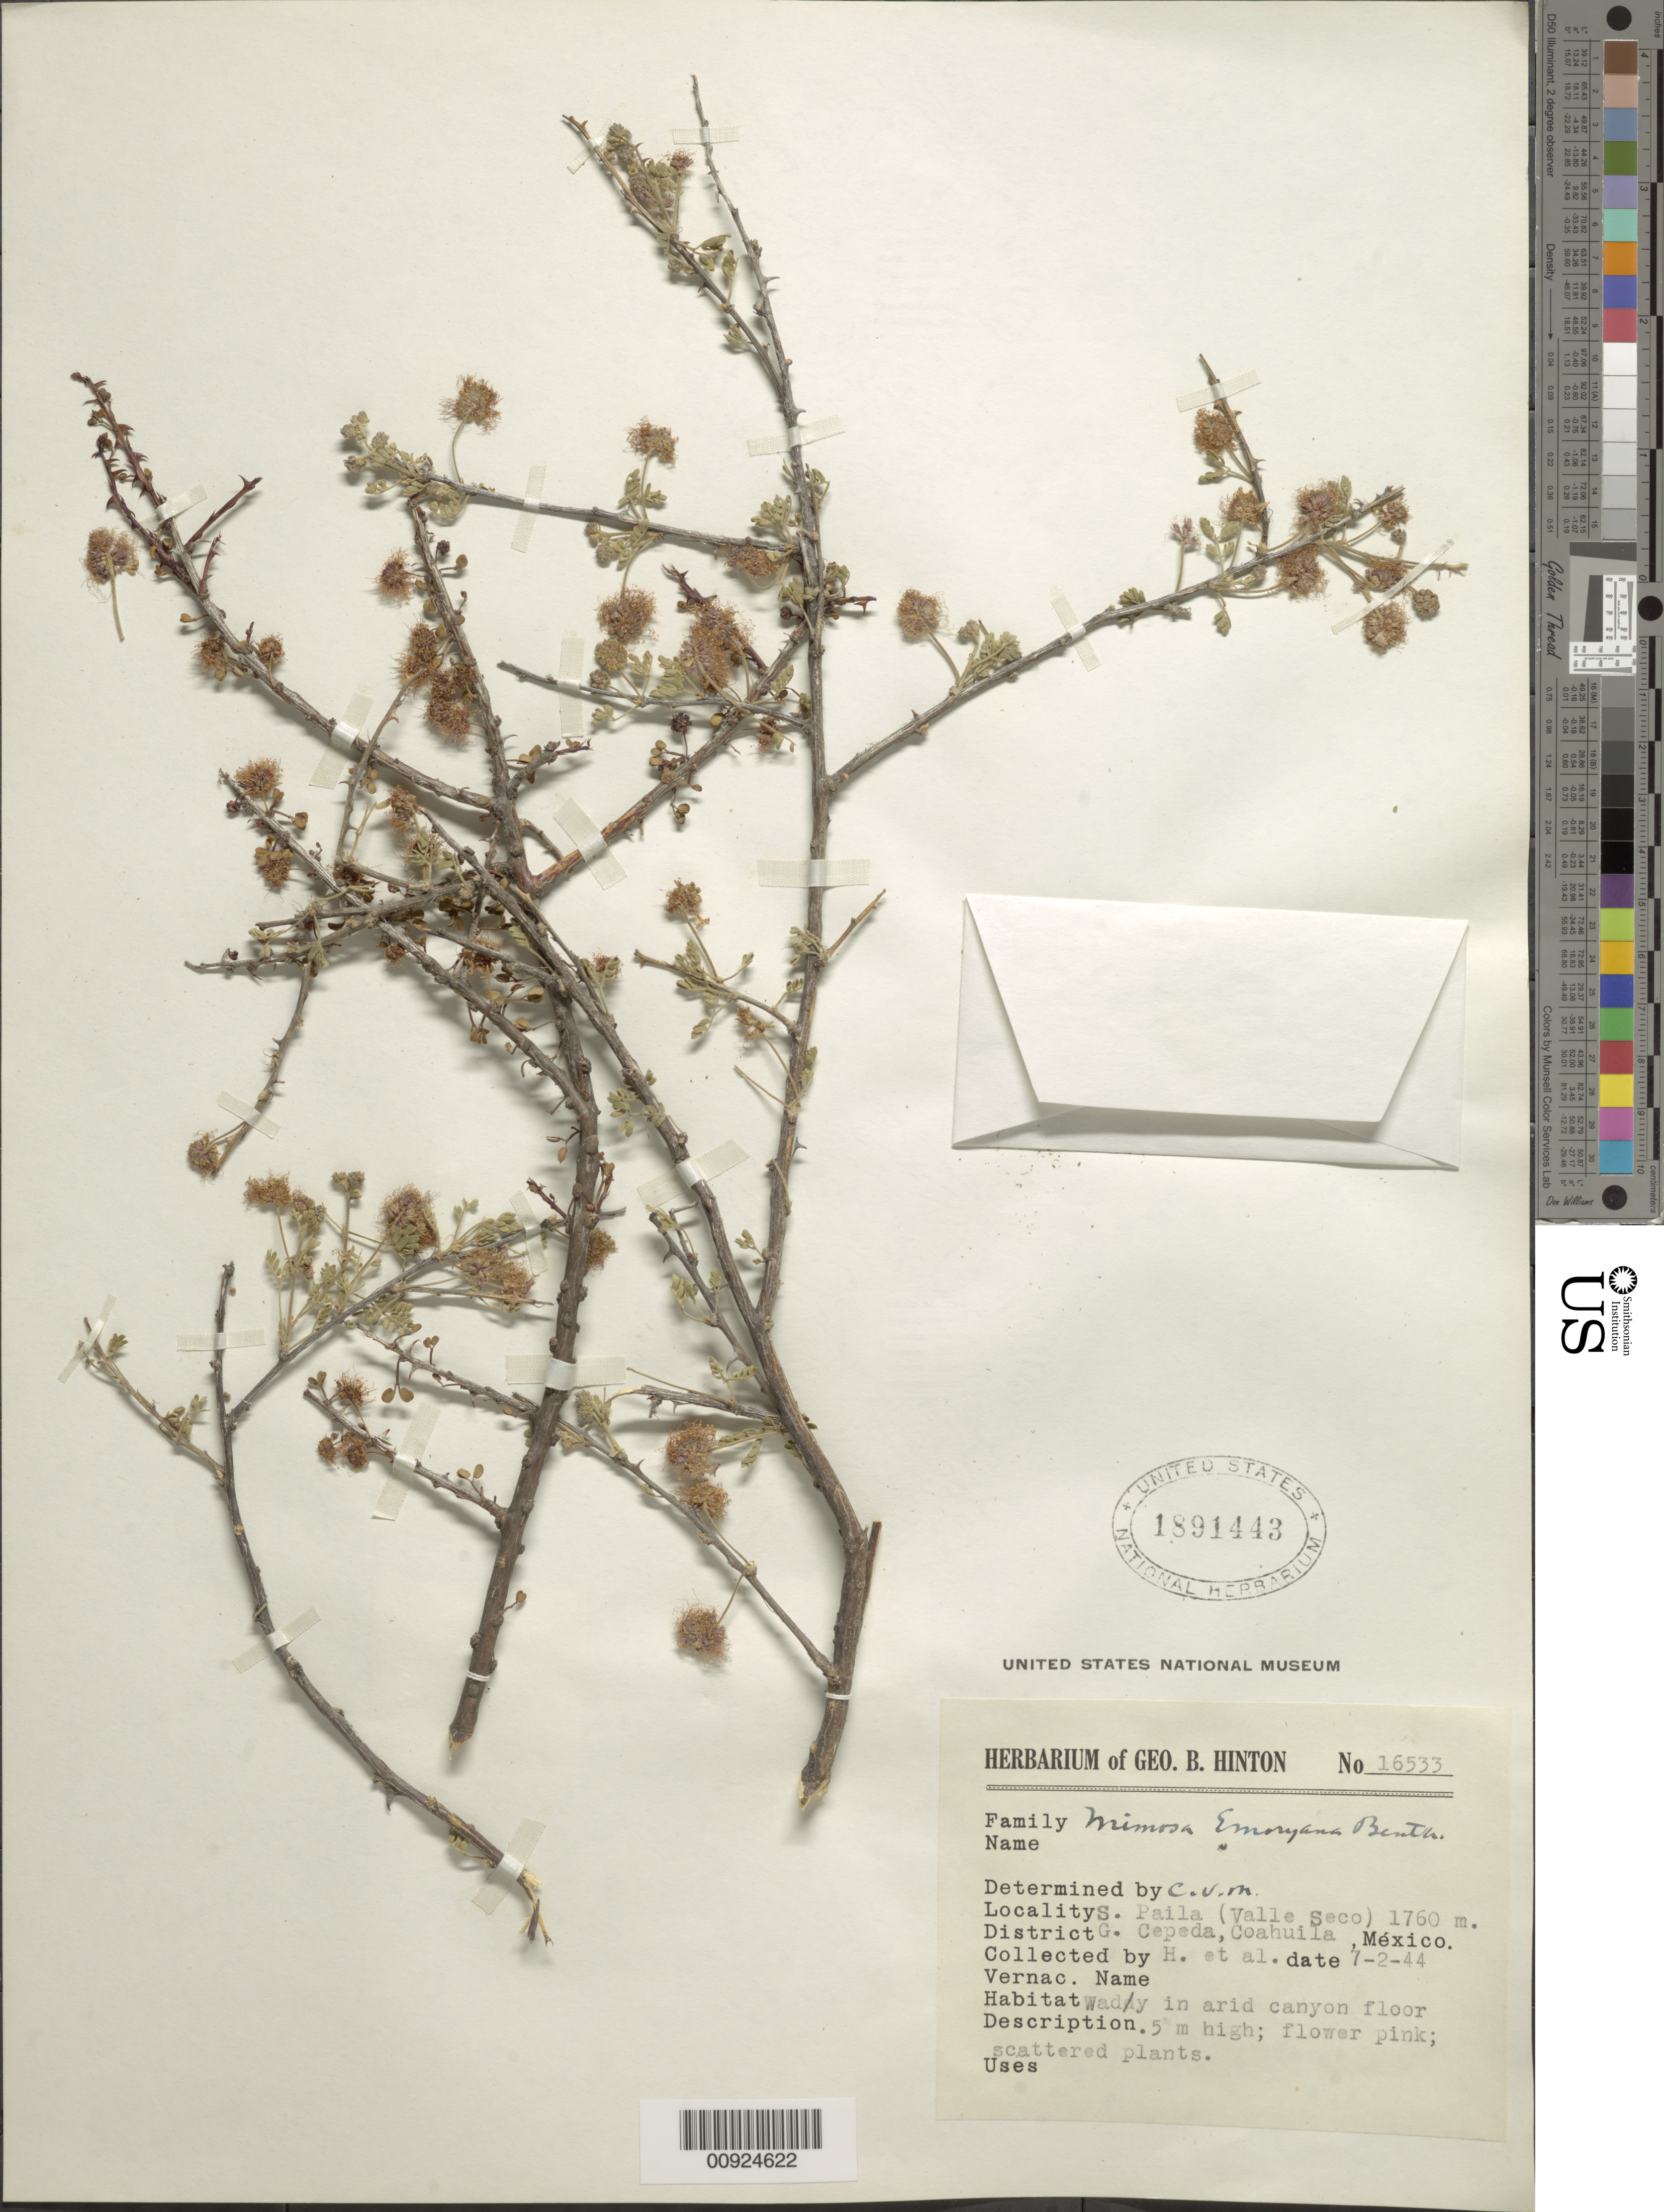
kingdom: Plantae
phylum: Tracheophyta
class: Magnoliopsida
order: Fabales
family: Fabaceae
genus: Mimosa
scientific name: Mimosa emoryana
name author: Benth.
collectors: G. B. Hinton & et al.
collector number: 16533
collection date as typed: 02 Jul 1944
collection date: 1944-07-02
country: Mexico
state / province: Coahuila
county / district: General Cepeda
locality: S. Paila (Valle Seco), District General Cepeda, Coahuila.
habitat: Wady in arid canyon floor.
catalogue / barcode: US 1891443